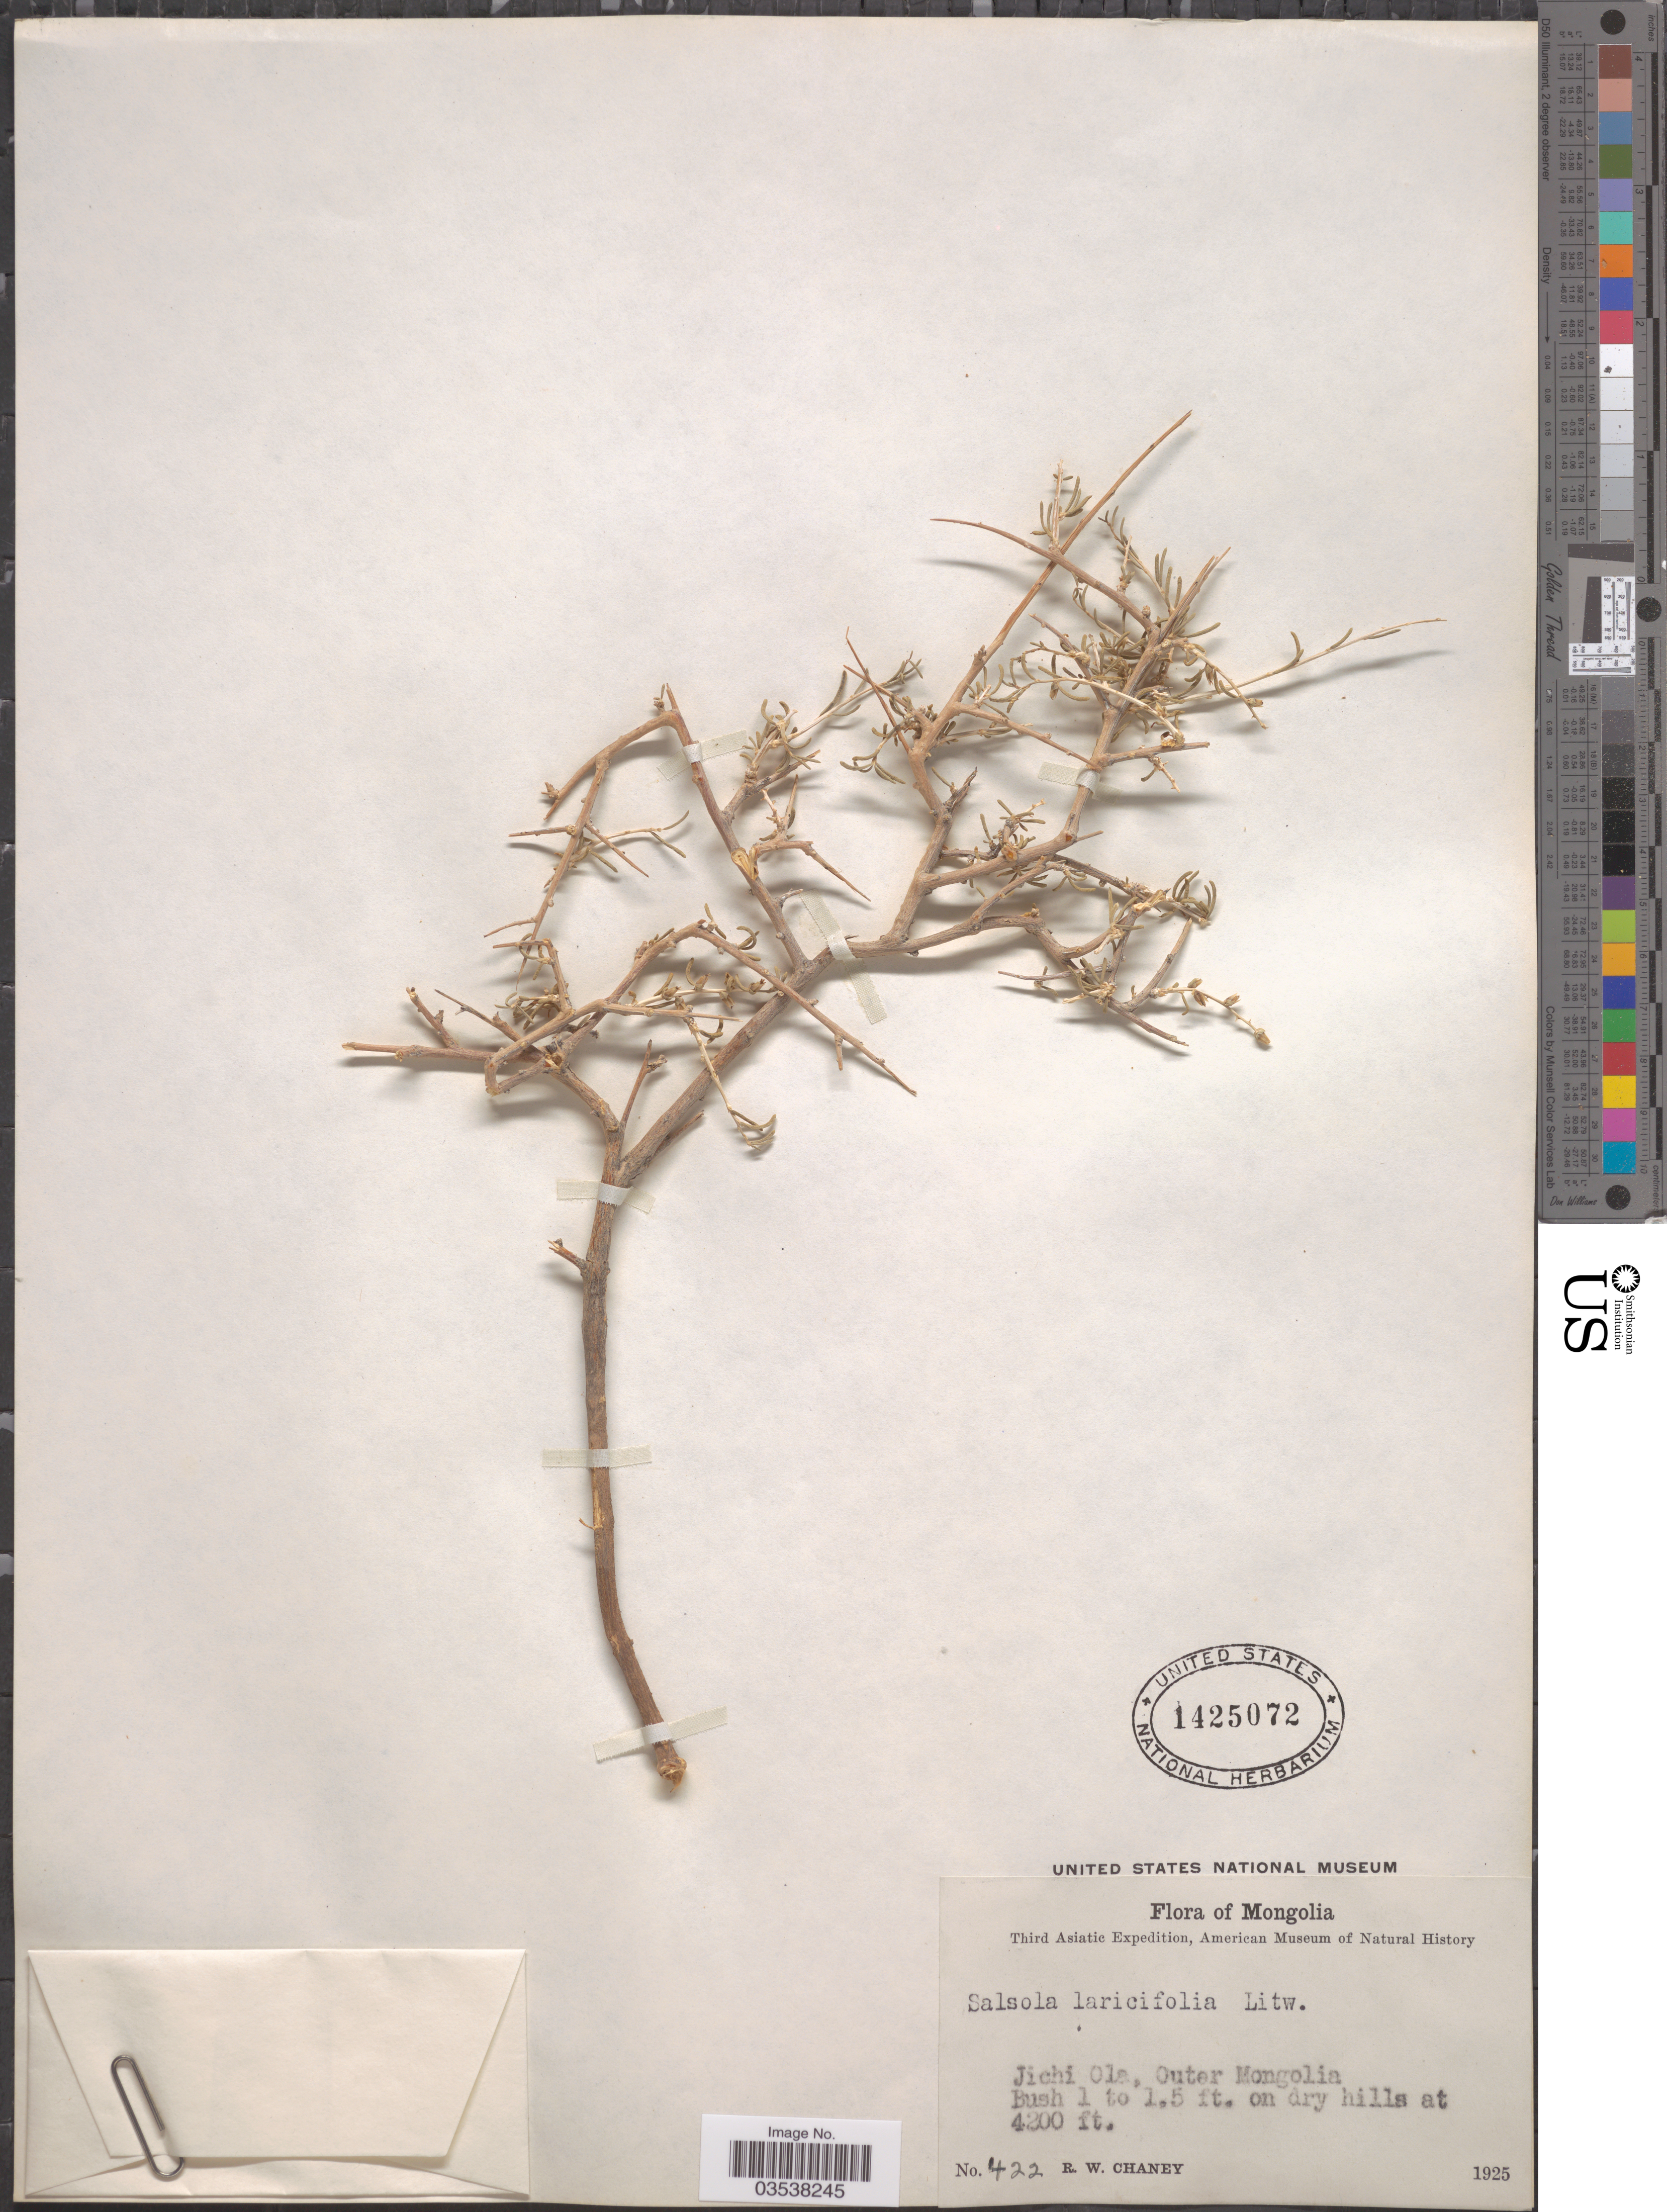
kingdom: Plantae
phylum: Tracheophyta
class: Magnoliopsida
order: Caryophyllales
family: Amaranthaceae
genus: Oreosalsola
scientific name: Oreosalsola laricifolia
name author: (Litv. ex Drobow) Akhani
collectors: R. Chaney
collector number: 422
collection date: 1925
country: Mongolia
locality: Jichi Ola, Outer Mongolia.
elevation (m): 1280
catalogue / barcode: US 1425072